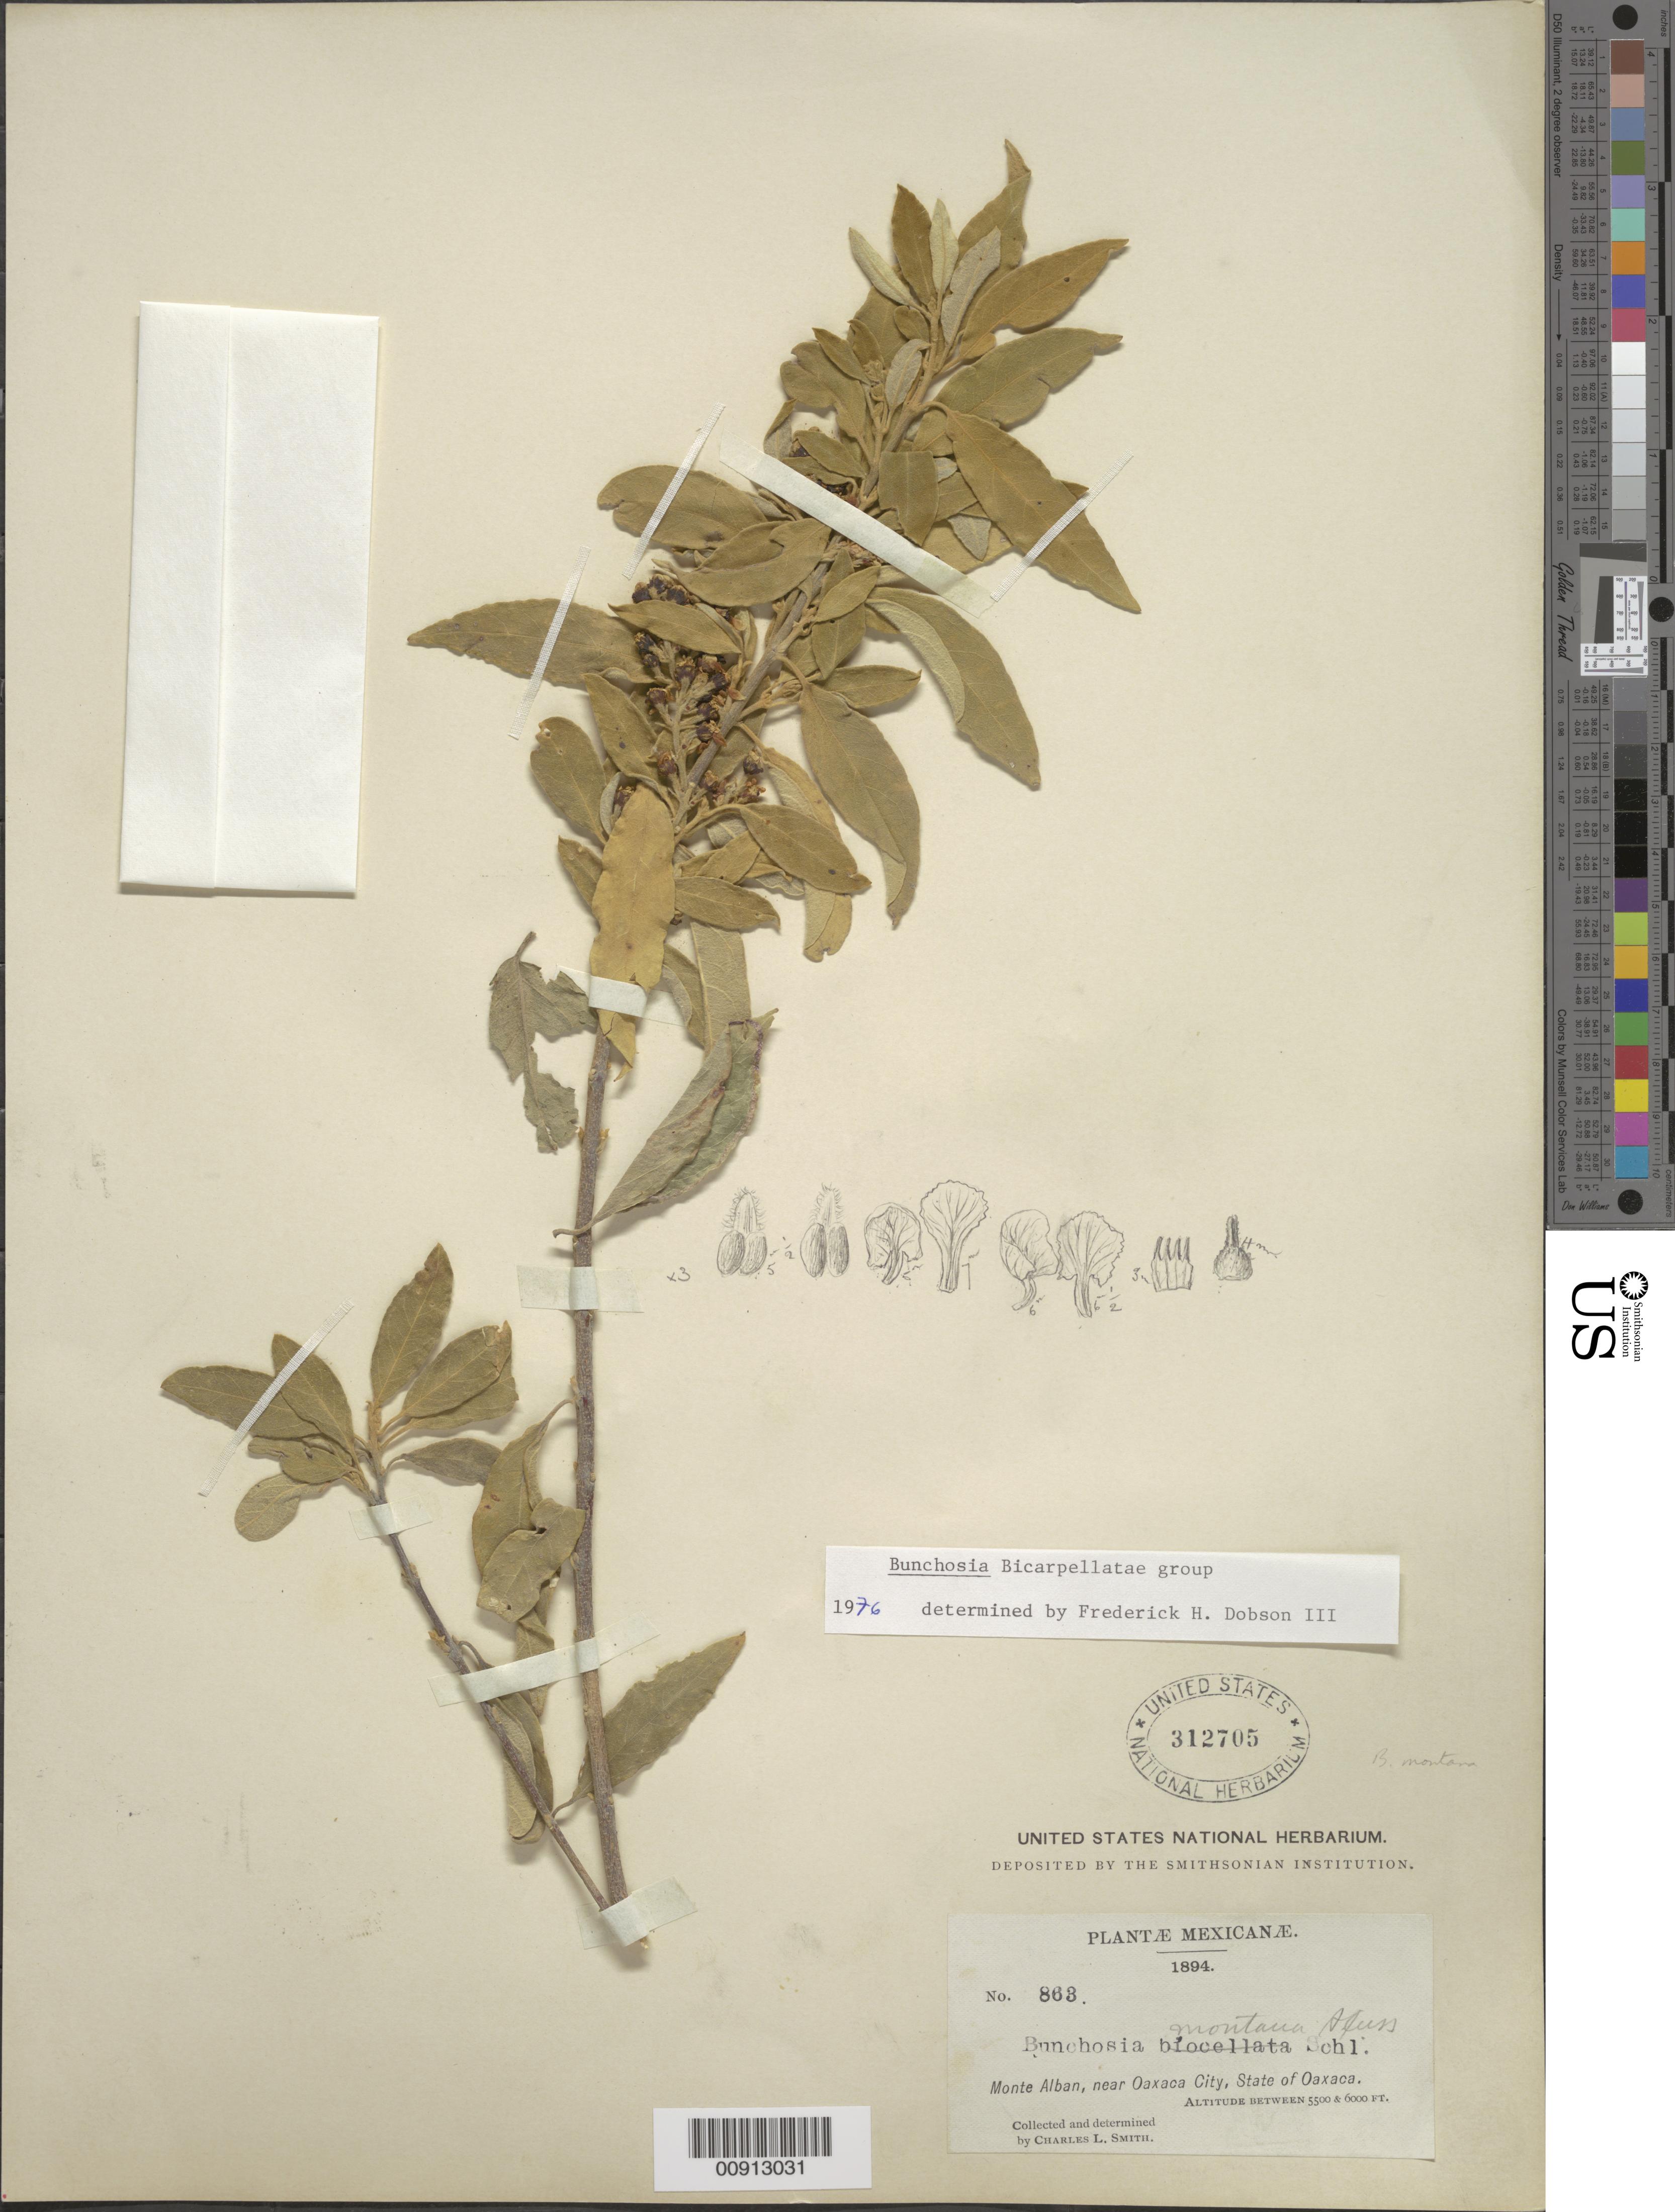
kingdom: Plantae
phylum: Tracheophyta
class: Magnoliopsida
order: Malpighiales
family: Malpighiaceae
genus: Bunchosia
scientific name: Bunchosia montana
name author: A. Juss.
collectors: C. L. Smith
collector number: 863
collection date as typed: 1894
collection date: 1894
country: Mexico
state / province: Oaxaca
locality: Monte Alban, near Oaxaca City, State of Oaxaca.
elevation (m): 1676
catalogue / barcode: US 312705